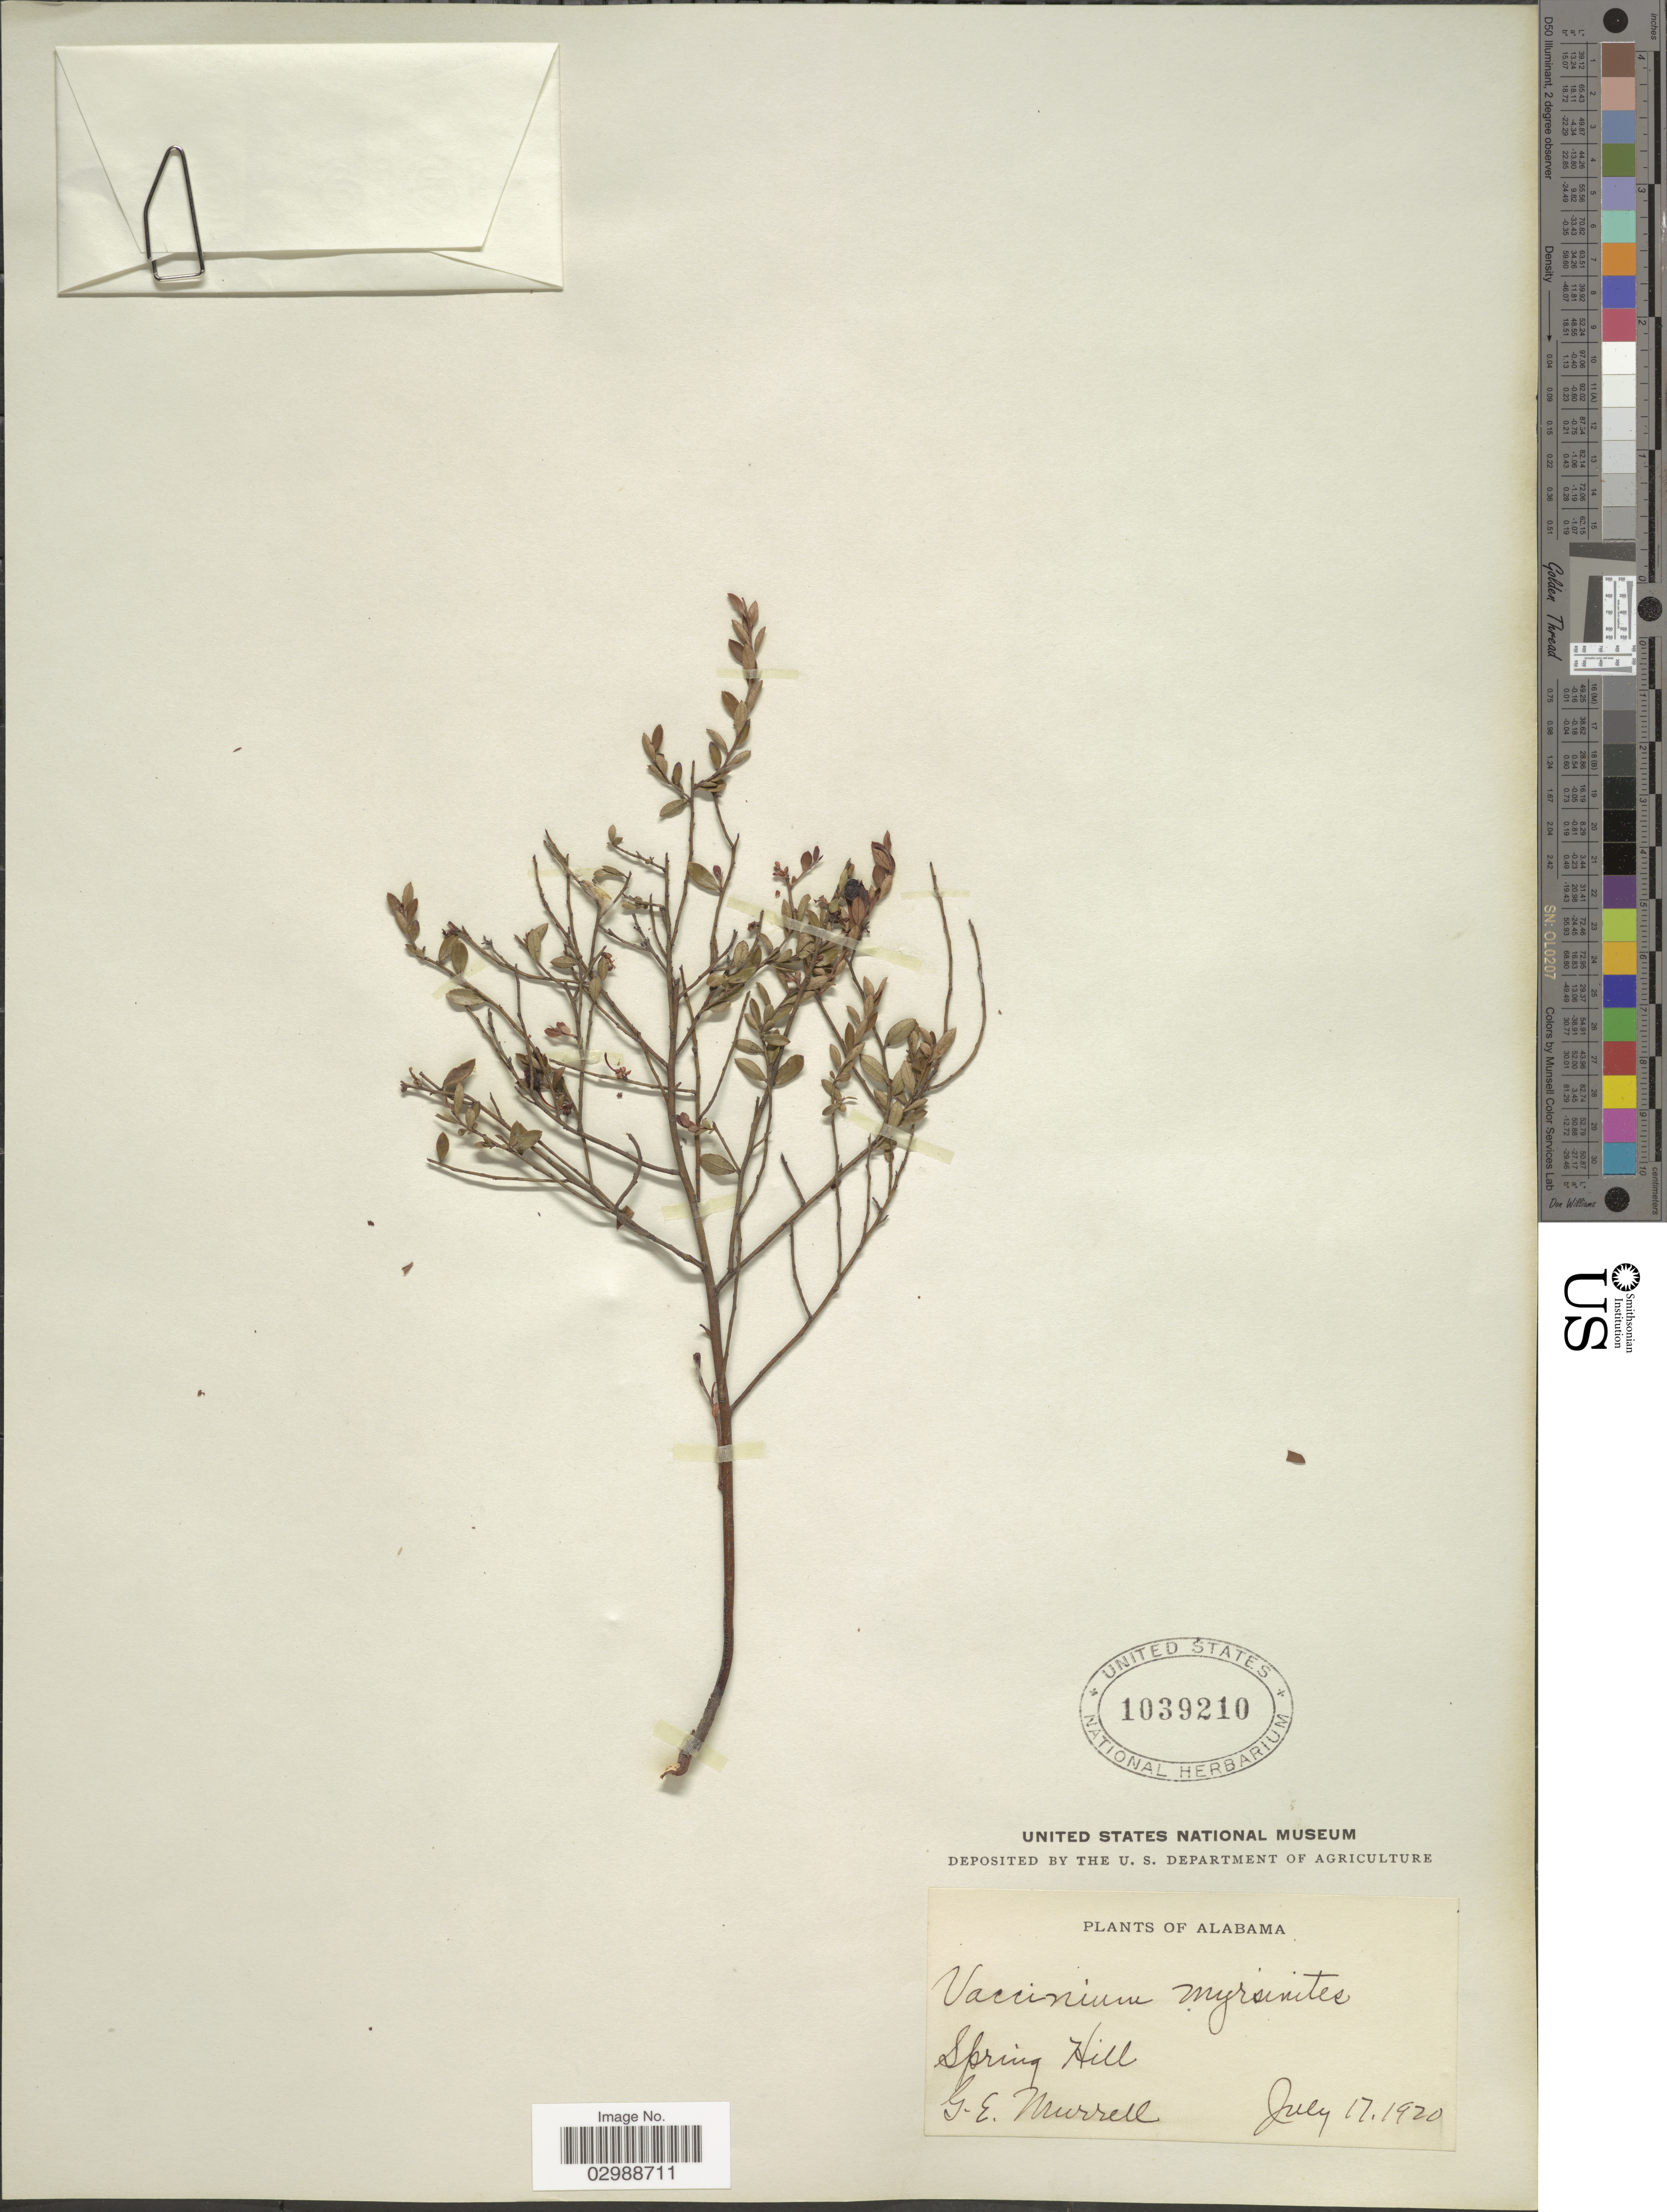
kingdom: Plantae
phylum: Tracheophyta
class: Magnoliopsida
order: Ericales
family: Ericaceae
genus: Vaccinium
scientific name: Vaccinium myrsinites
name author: Lam.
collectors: G. Murrell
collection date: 1920-07-17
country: United States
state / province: Alabama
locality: Spring Hill.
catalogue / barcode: US 1039210